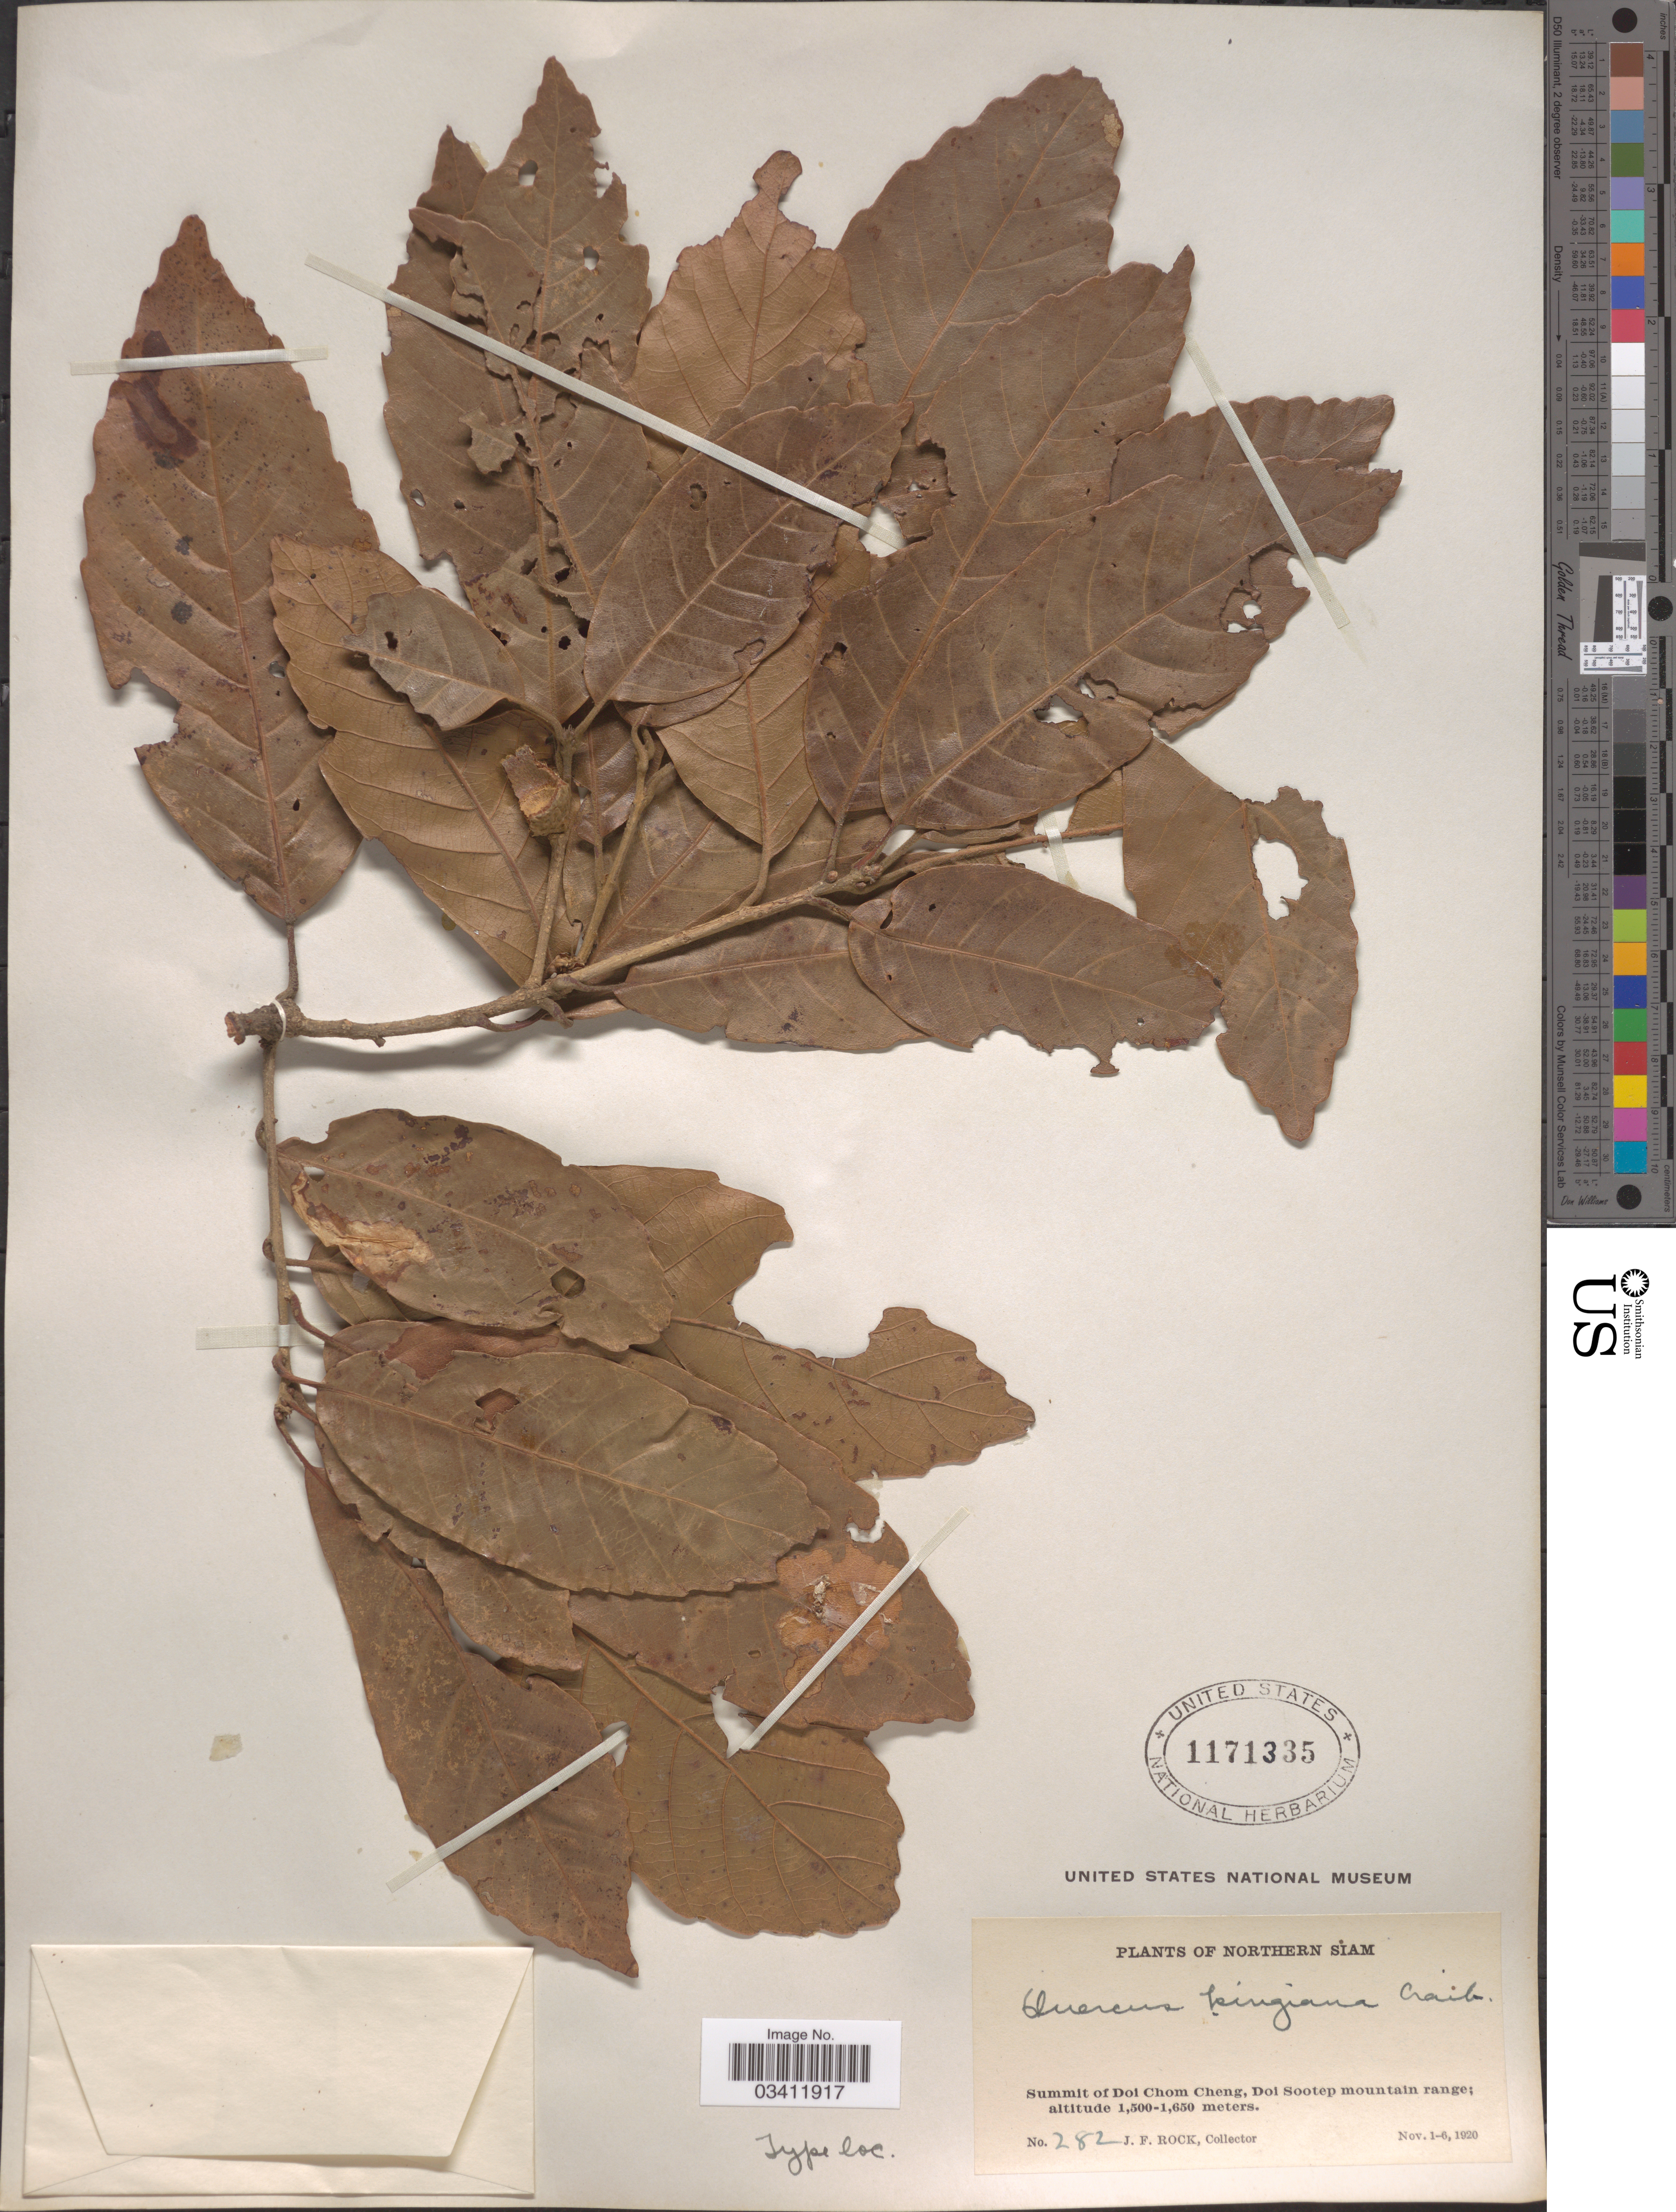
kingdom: Plantae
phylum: Tracheophyta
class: Magnoliopsida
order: Fagales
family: Fagaceae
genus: Quercus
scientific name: Quercus kingiana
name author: Craib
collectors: J. Rock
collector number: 282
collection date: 1920-11-01/1920-11-06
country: Thailand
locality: Northern Siam. Summit of Doi Chom Cheng, Doi Sootep mountain range.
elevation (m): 1500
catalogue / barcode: US 1171335